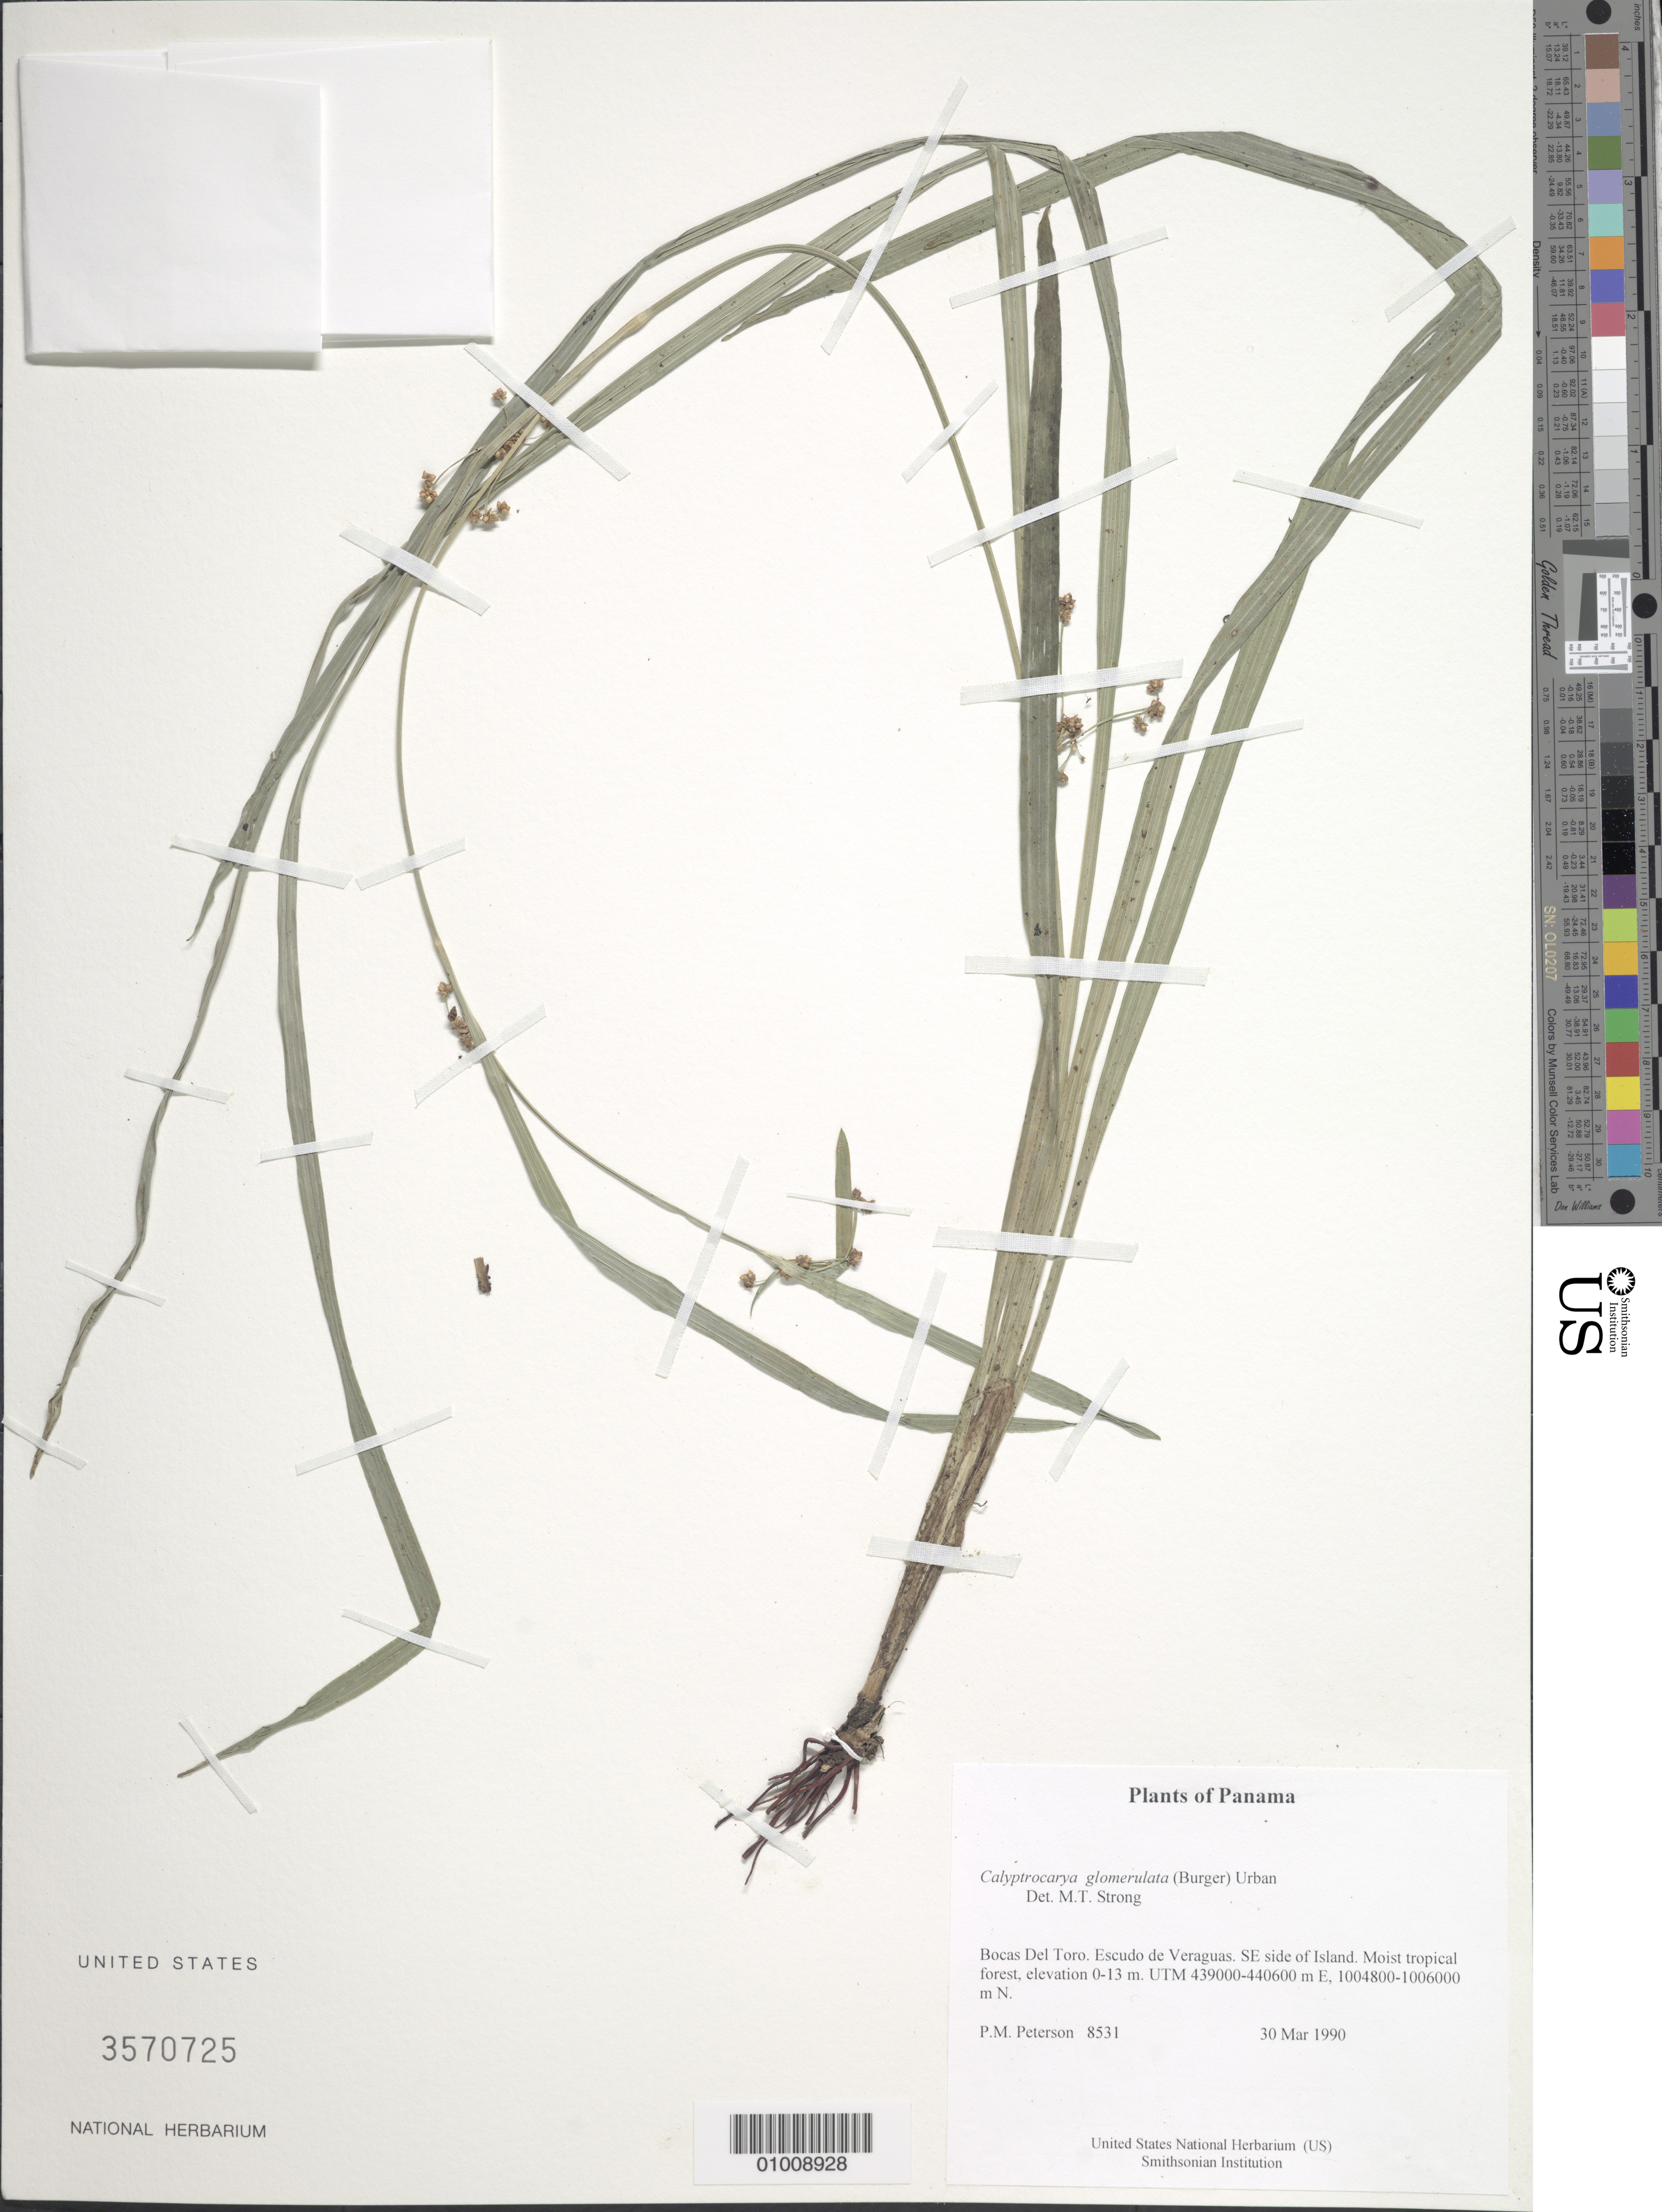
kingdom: Plantae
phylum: Tracheophyta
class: Liliopsida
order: Poales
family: Cyperaceae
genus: Calyptrocarya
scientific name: Calyptrocarya glomerulata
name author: (Brongn.) Urb.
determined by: Strong, M. T., (US), Smithsonian Institution - National Museum of Natural History (UNITED STATES)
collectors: P. M. Peterson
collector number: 08531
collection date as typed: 30 Mar 1990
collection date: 1990-03-30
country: Panama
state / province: Bocas del Toro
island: Escudo de Veraguas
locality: SE side of Island.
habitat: Moist tropical forest, elevation 0-13 m. UTM 439000-440600 m E, 1004800-1006000 m N.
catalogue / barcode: US 3570725